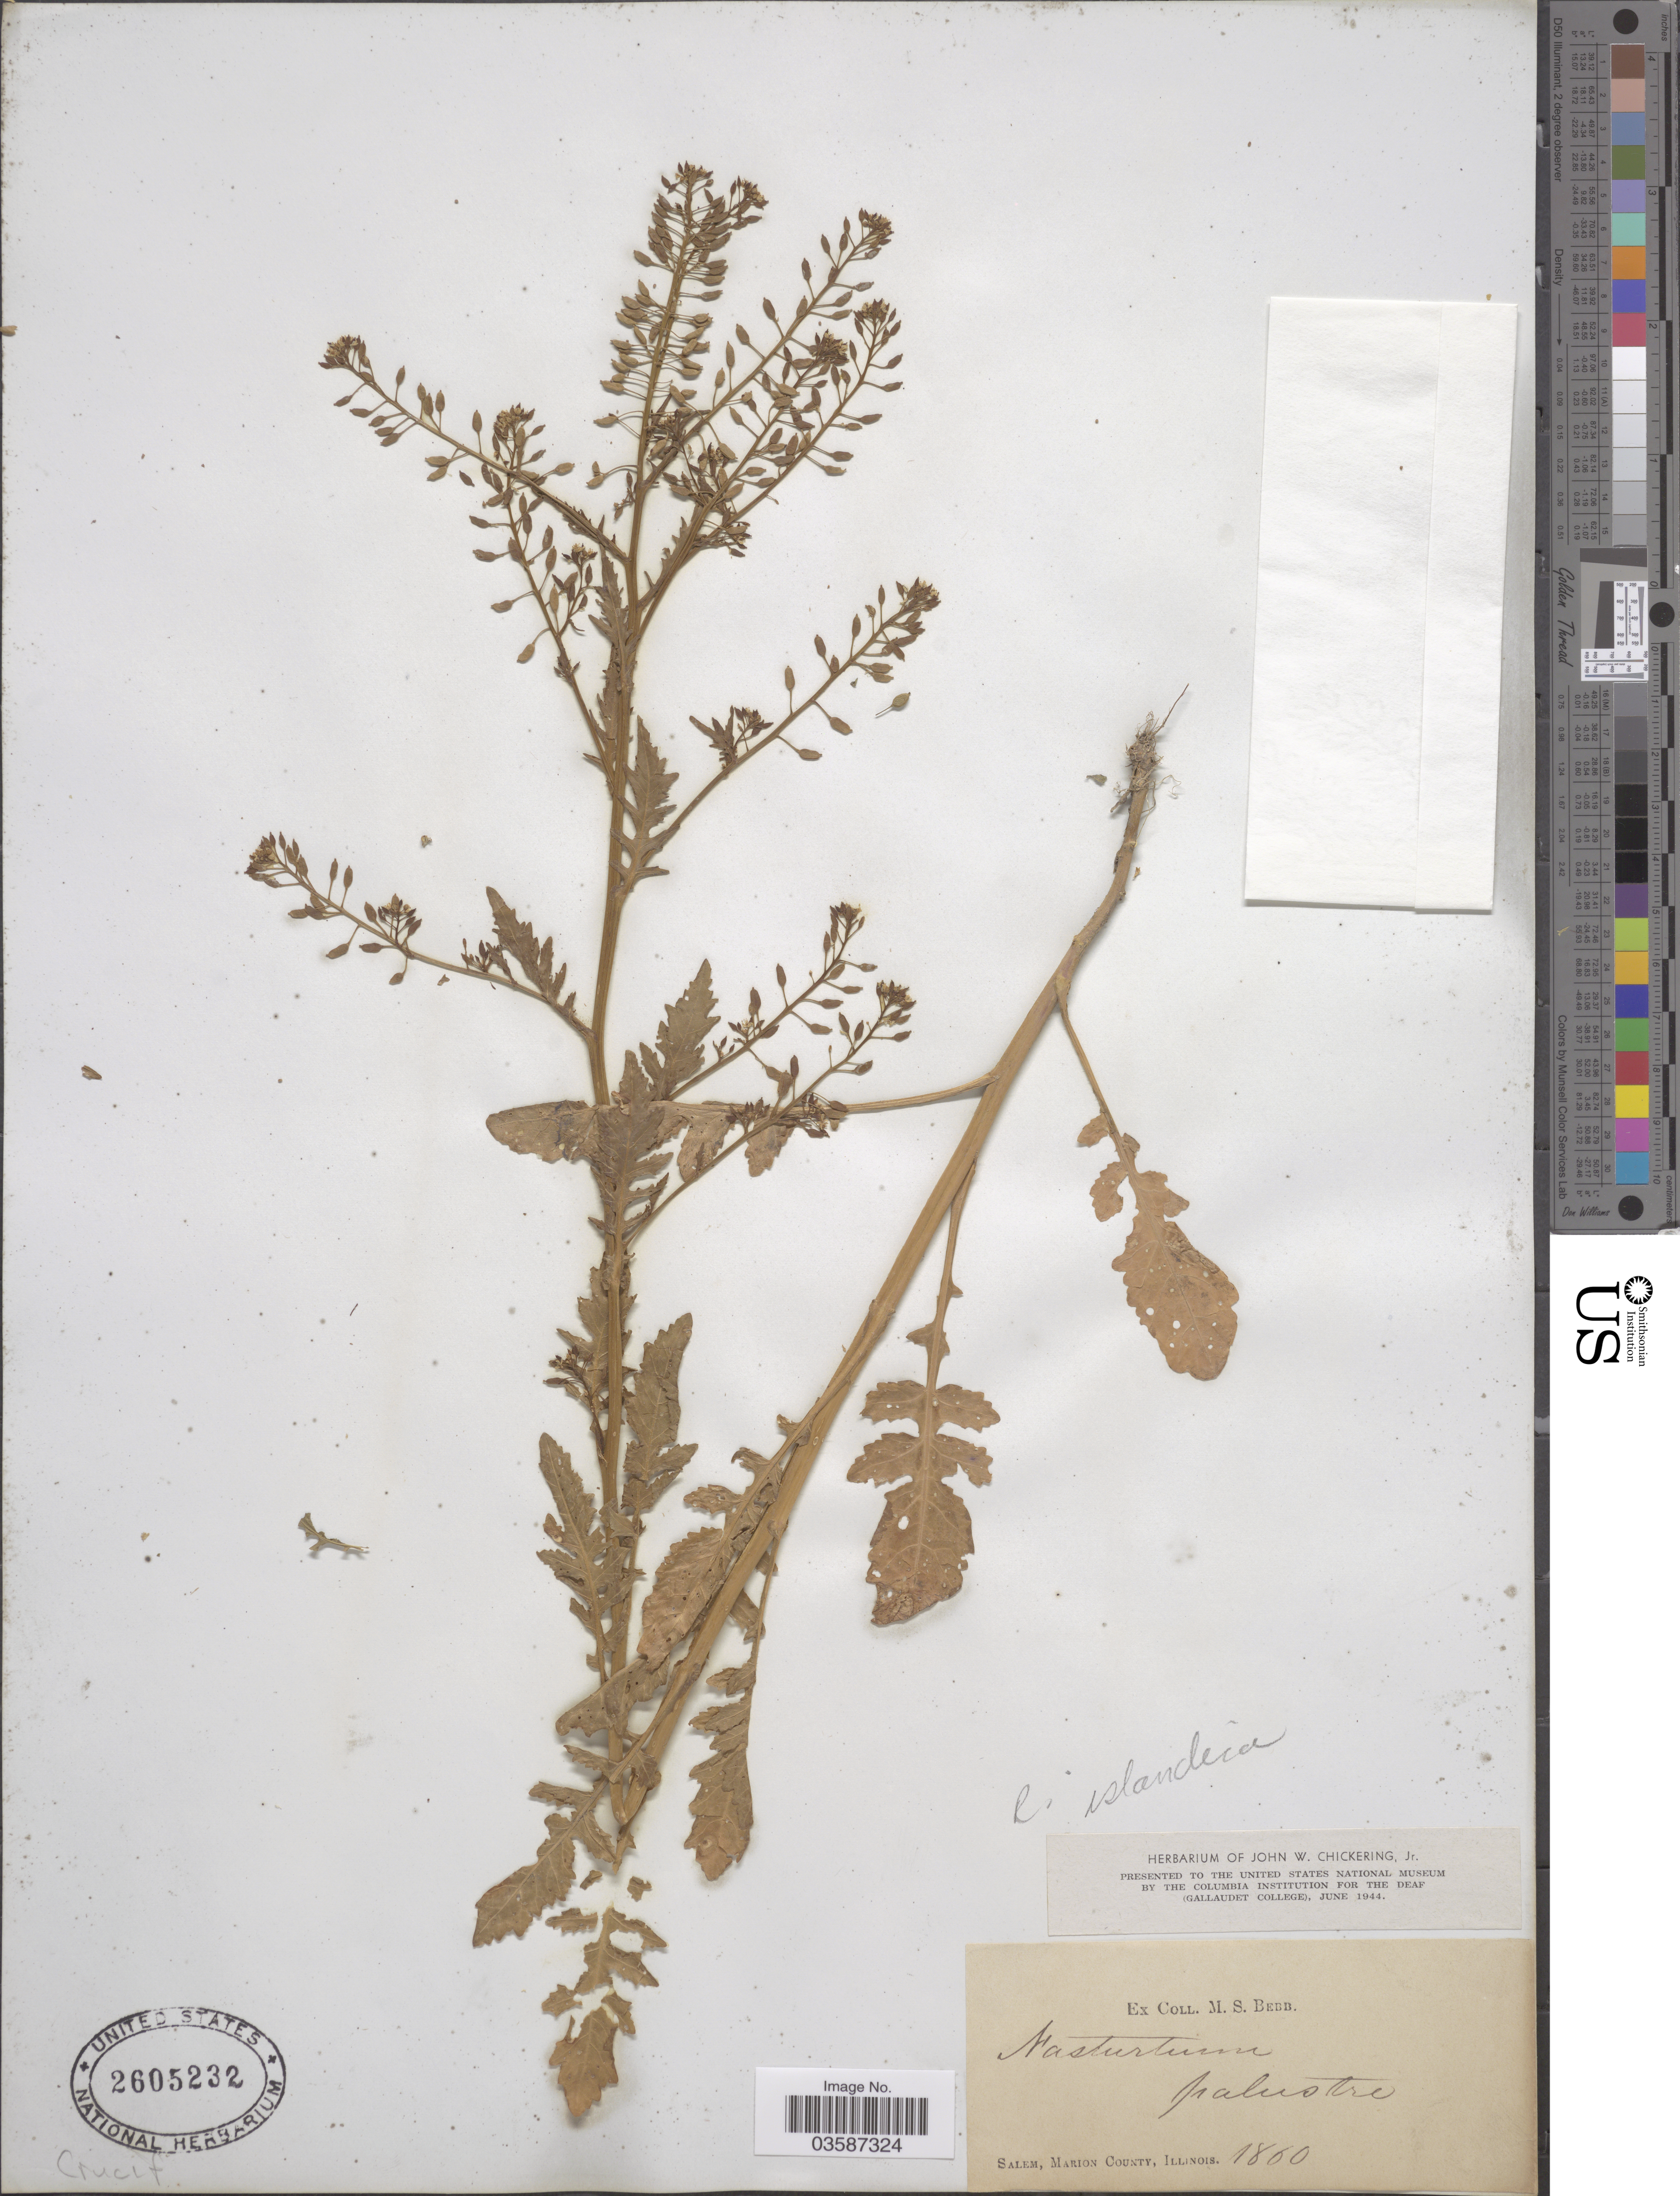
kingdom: Plantae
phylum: Tracheophyta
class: Magnoliopsida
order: Brassicales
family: Brassicaceae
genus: Rorippa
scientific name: Rorippa islandica var. hispida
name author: (Desv.) Butters & Abbe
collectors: M. Bebb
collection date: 1860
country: United States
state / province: Illinois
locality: Salem, Marion County.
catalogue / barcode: US 2605232